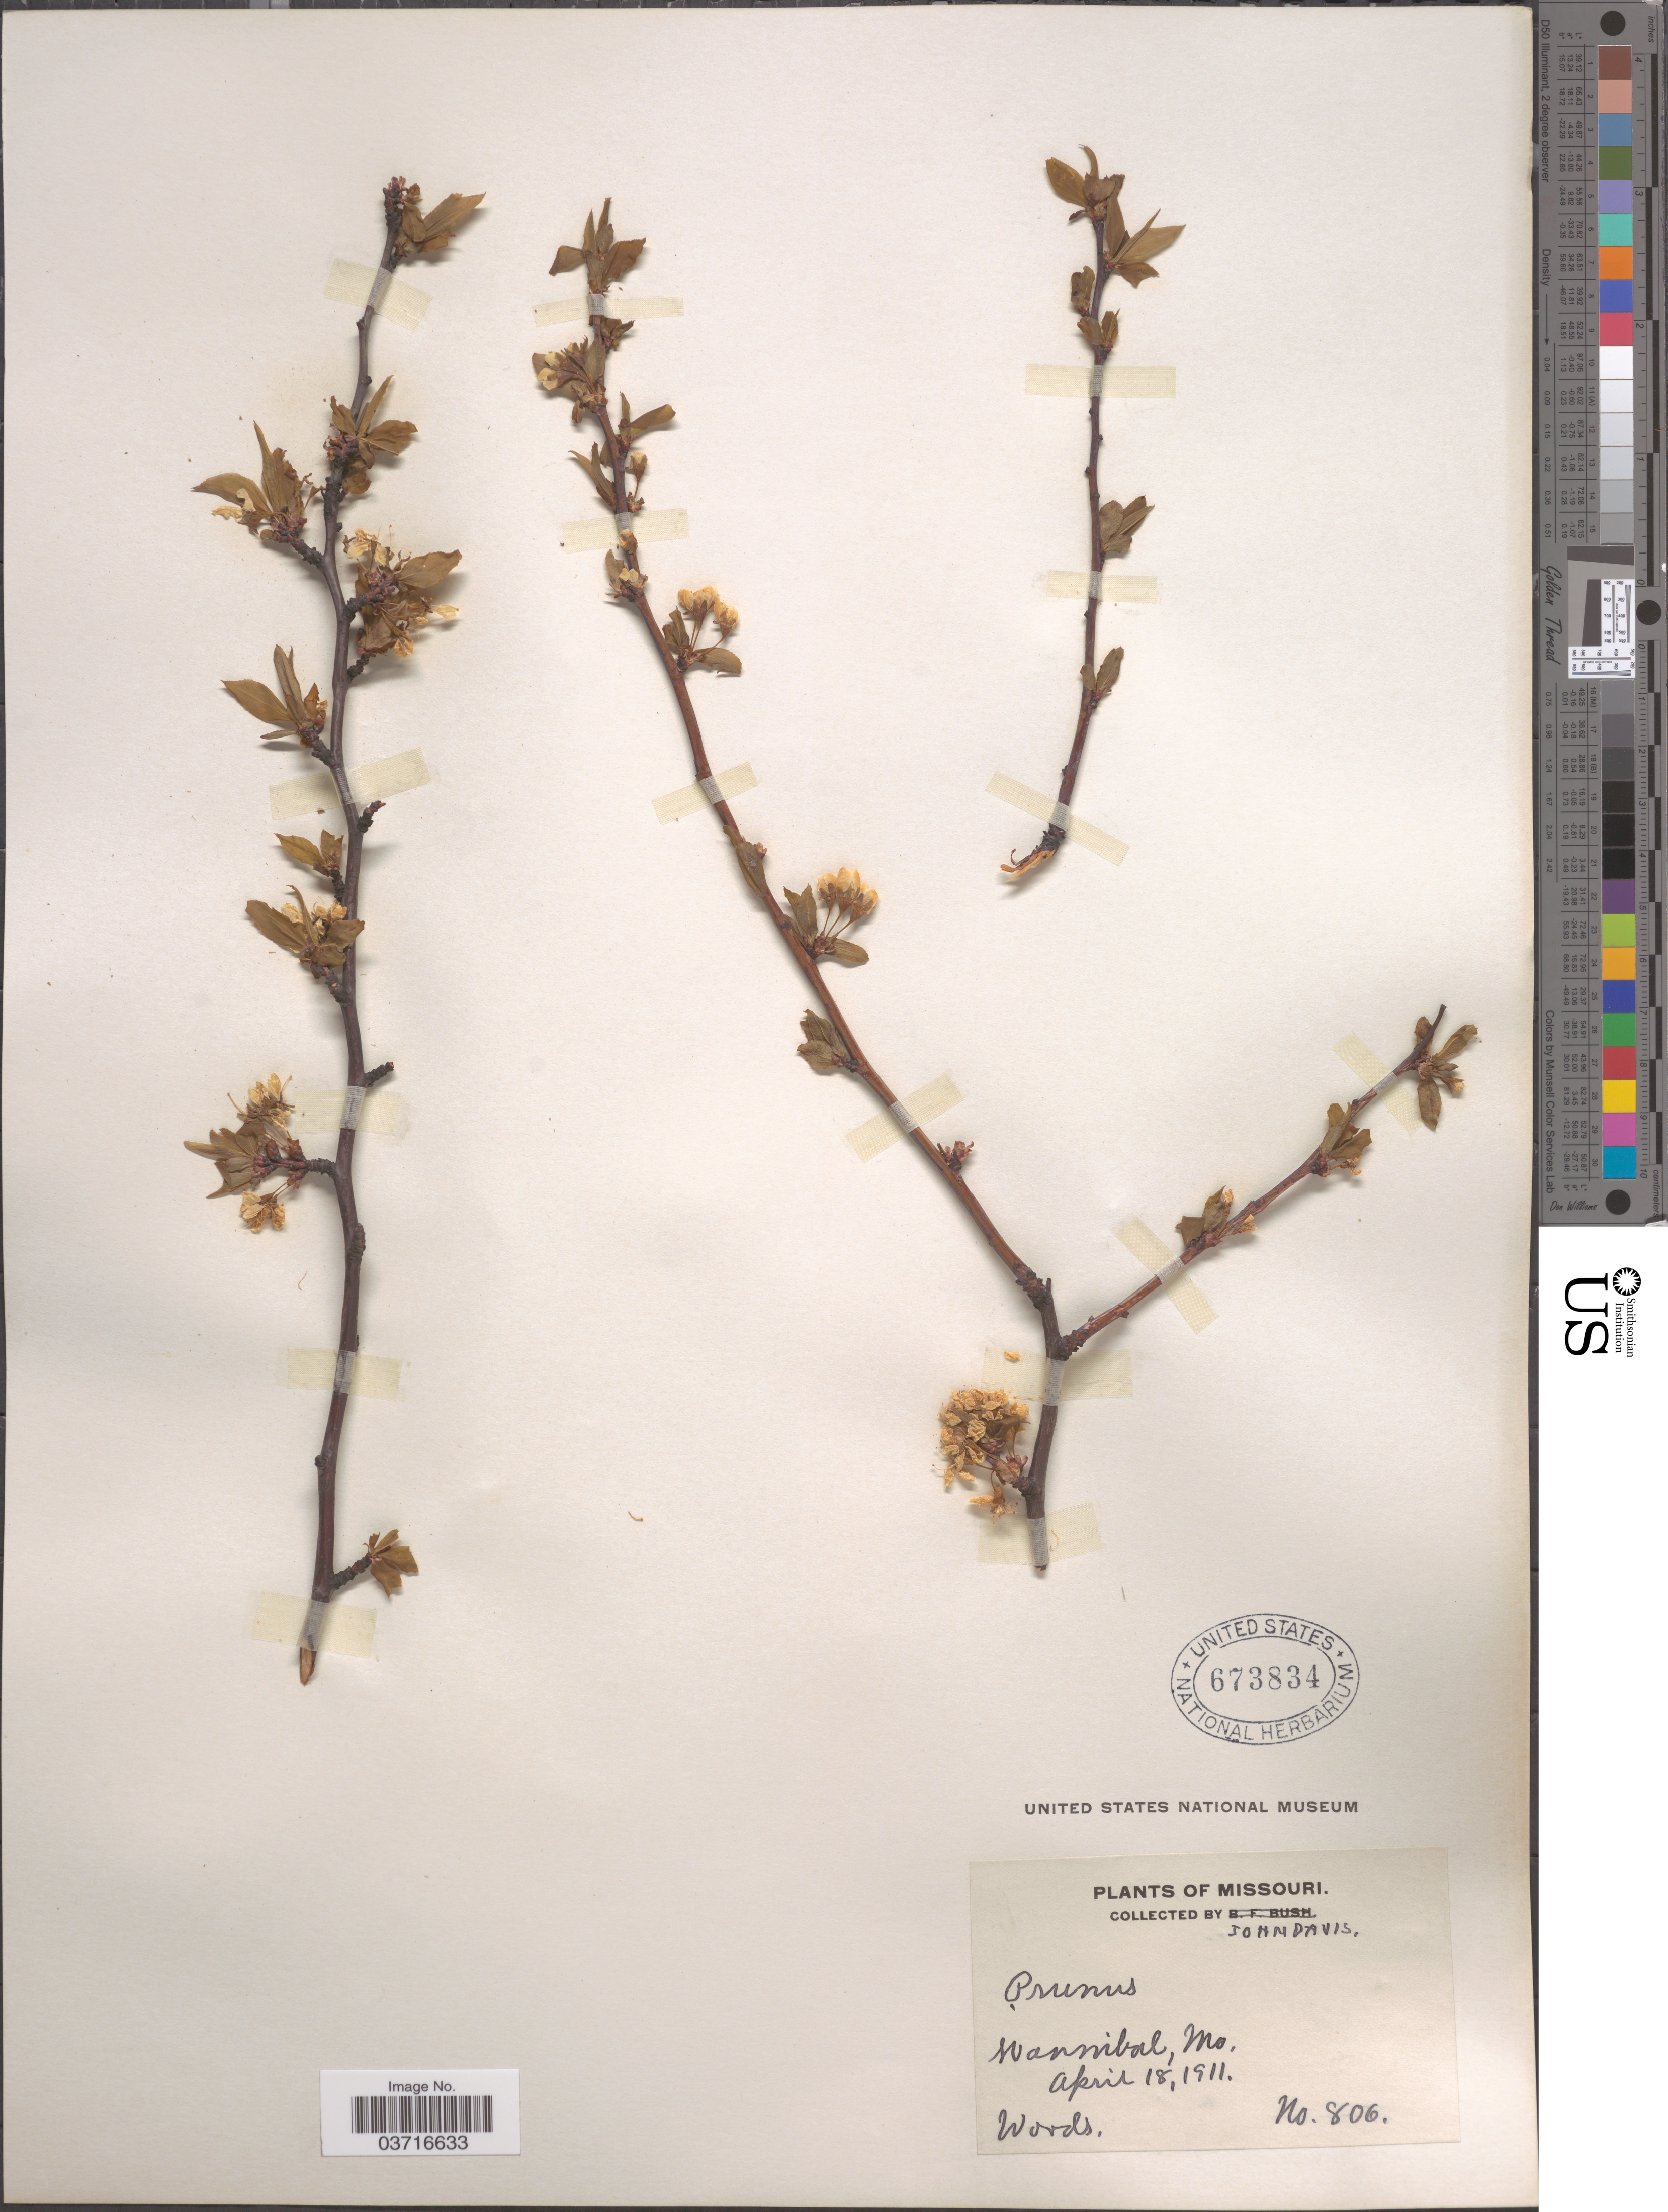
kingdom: Plantae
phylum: Tracheophyta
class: Magnoliopsida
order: Rosales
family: Rosaceae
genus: Prunus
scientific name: Prunus sp.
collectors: J. Davis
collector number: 806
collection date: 1911-04-18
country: United States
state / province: Missouri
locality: Hannibal.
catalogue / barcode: US 673834